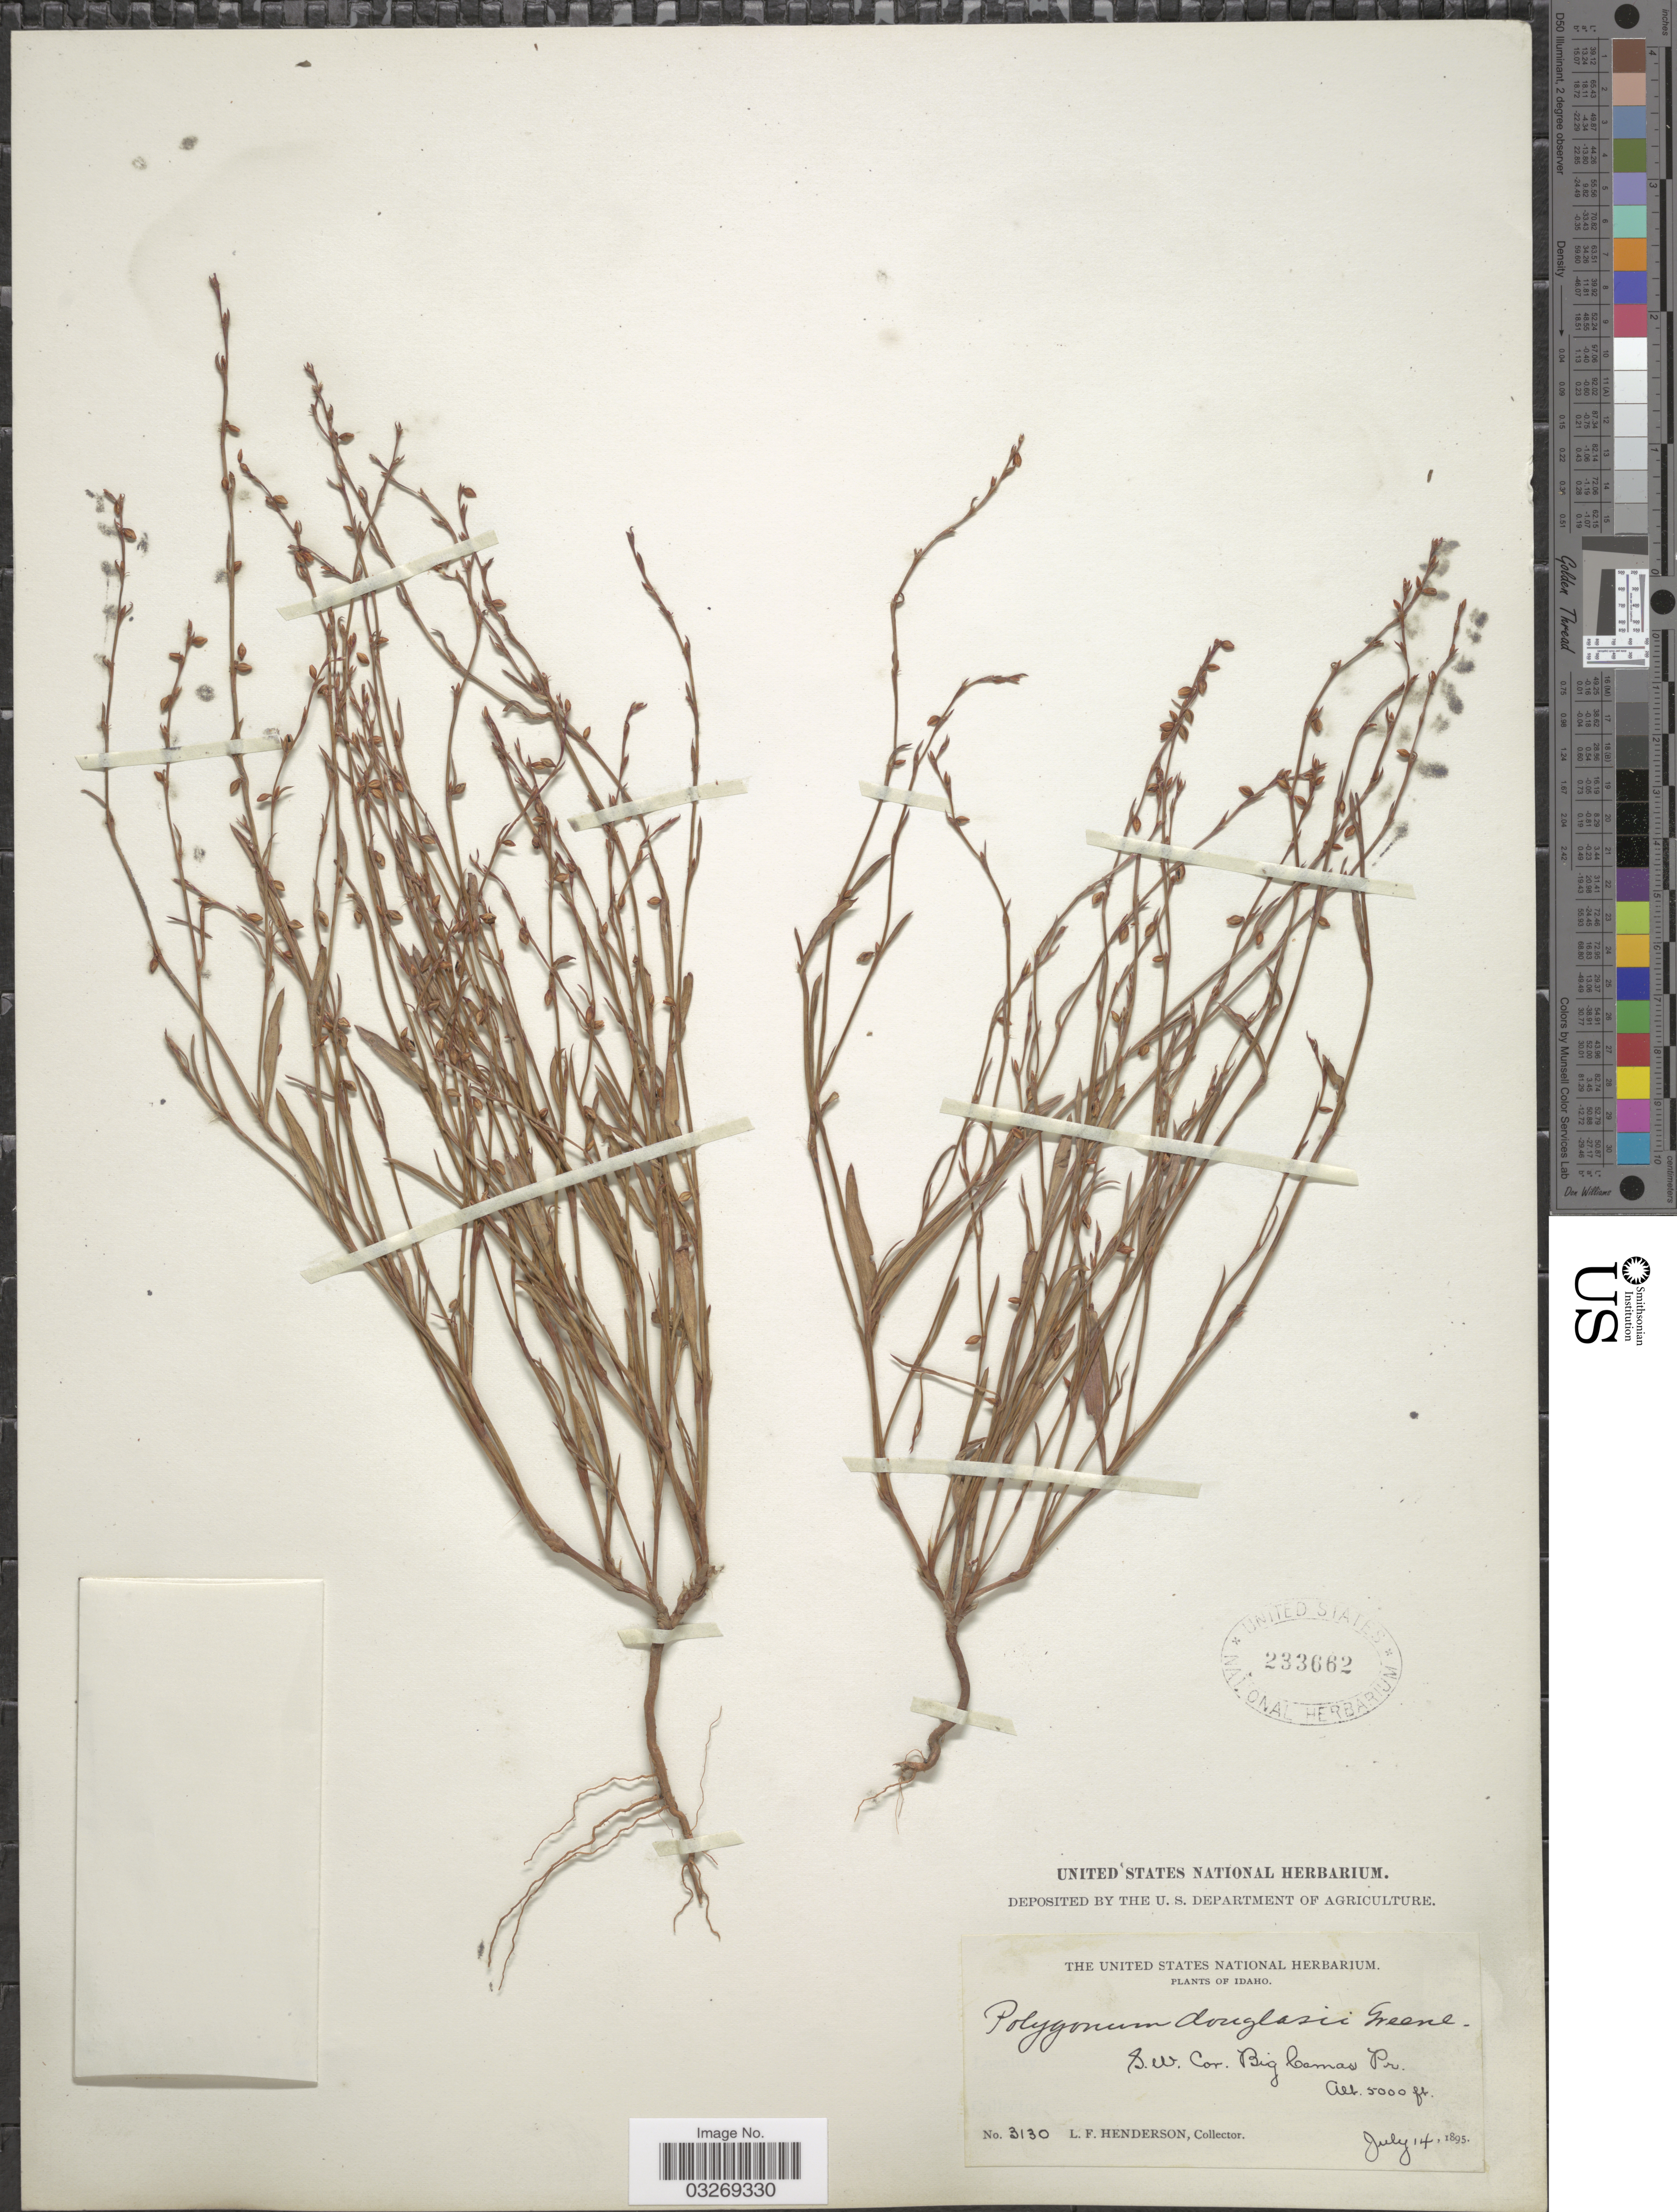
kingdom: Plantae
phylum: Tracheophyta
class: Magnoliopsida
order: Caryophyllales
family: Polygonaceae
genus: Polygonum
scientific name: Polygonum douglasii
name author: Greene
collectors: L. Henderson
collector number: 3130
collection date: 1895-07-14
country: United States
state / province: Idaho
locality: S.W. Cor. Big Camas Pr.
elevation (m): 1524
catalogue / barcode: US 233662